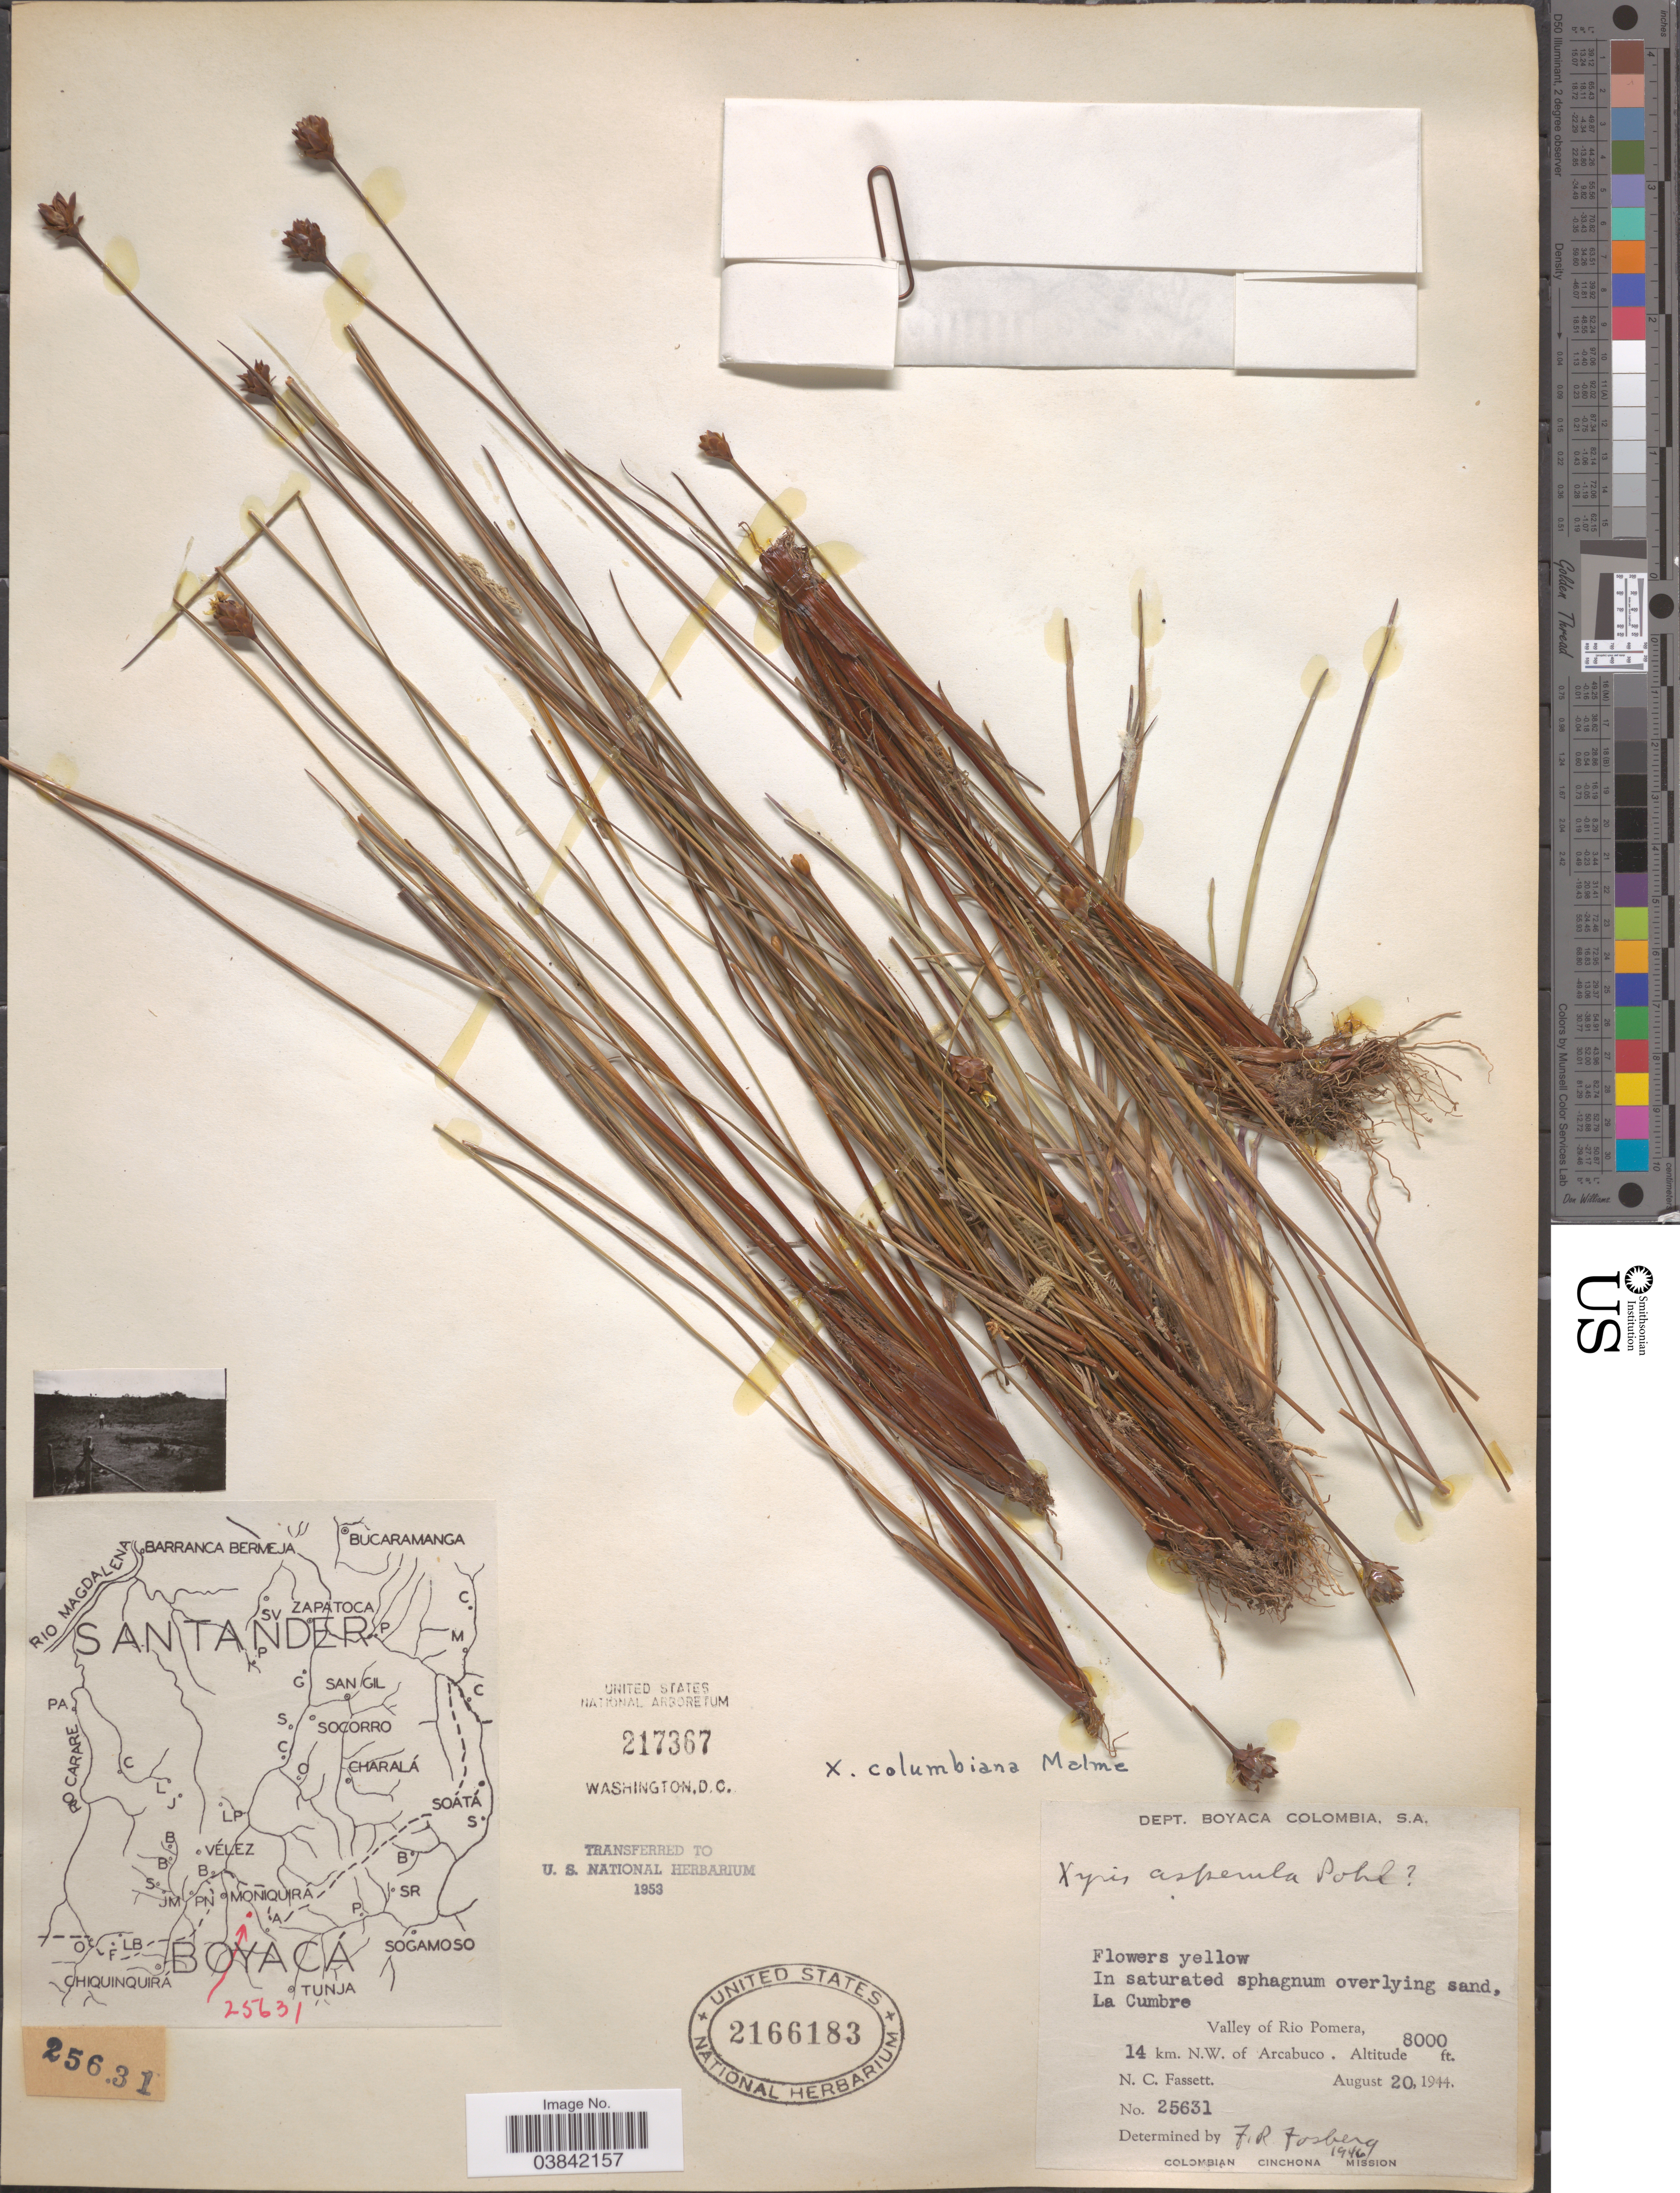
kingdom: Plantae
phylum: Tracheophyta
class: Liliopsida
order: Poales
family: Xyridaceae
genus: Xyris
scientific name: Xyris columbiana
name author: Malme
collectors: N. C. Fassett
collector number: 25631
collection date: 1944-08-20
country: Colombia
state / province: Boyacá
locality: Dept. Boyaca. La Cumbre. Valley of Rio Pomera, 14 km. N.W. of Arcabuco.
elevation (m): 2438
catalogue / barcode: US 2166183